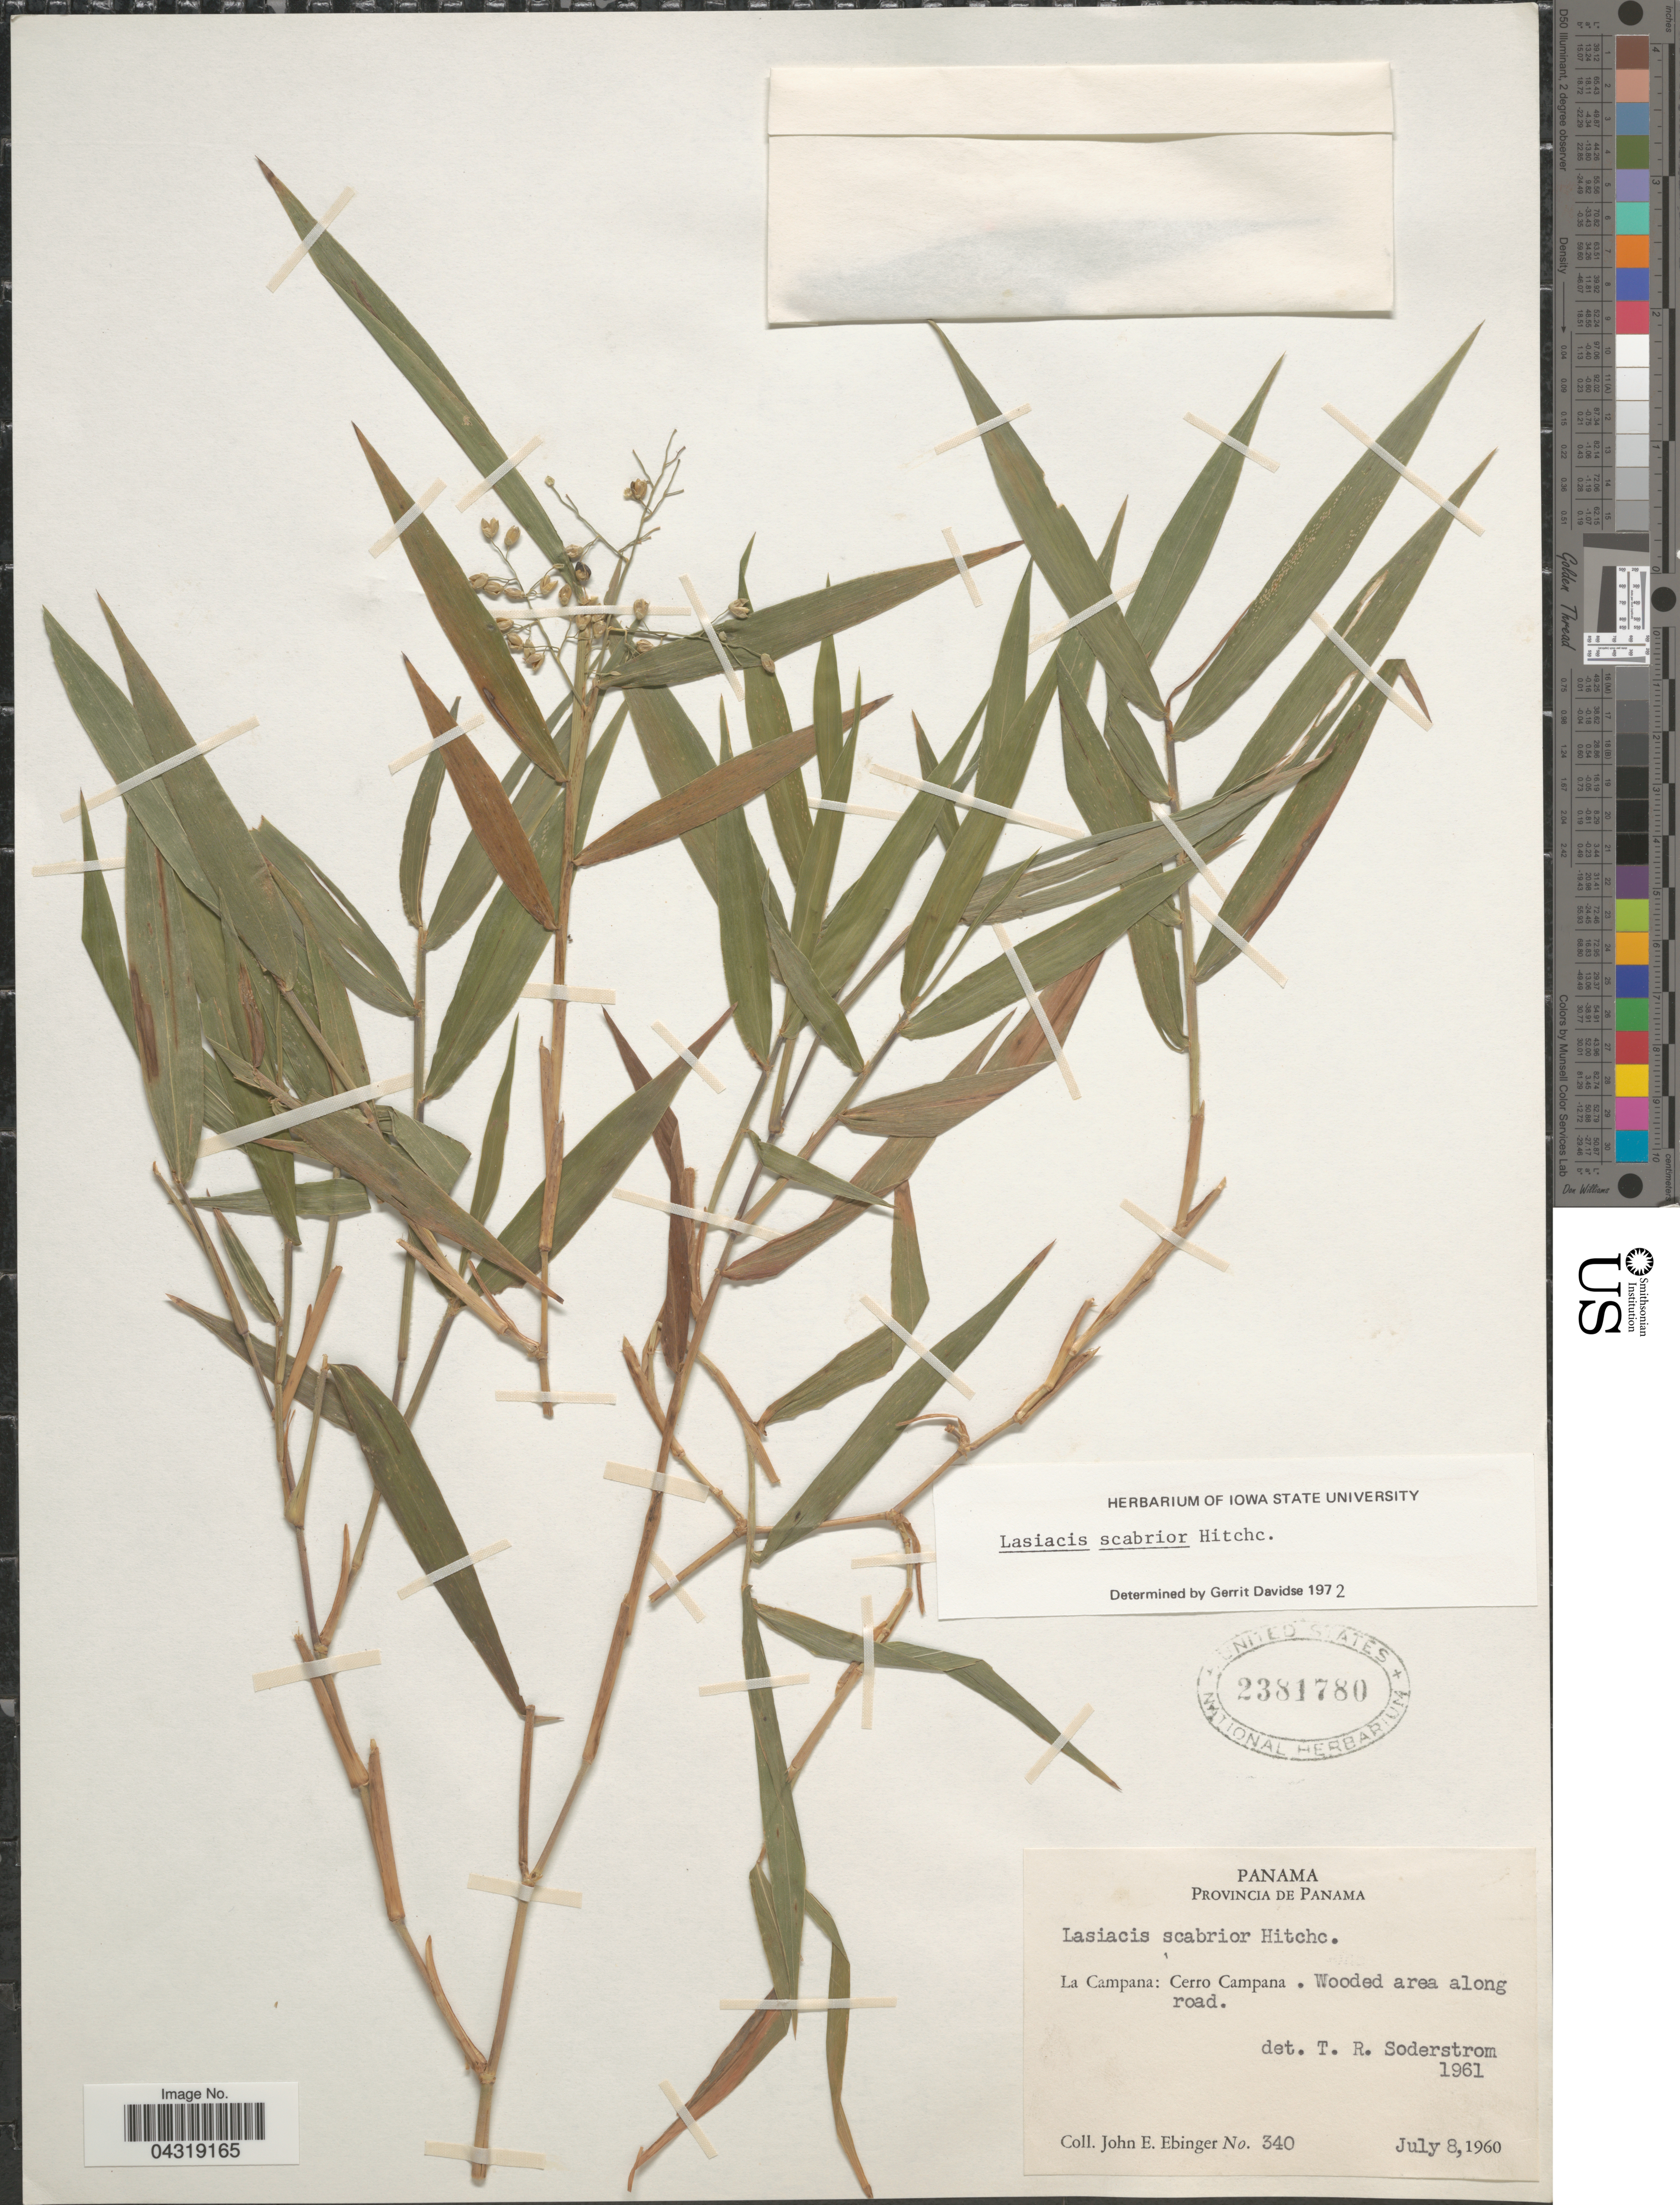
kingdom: Plantae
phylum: Tracheophyta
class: Liliopsida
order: Poales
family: Poaceae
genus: Lasiacis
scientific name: Lasiacis scabrior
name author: Hitchc.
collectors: J. Ebinger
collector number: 340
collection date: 1960-07-08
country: Panama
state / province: Panamá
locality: La Campana: Cerro Campana. Wooded area along road.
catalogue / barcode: US 2381780